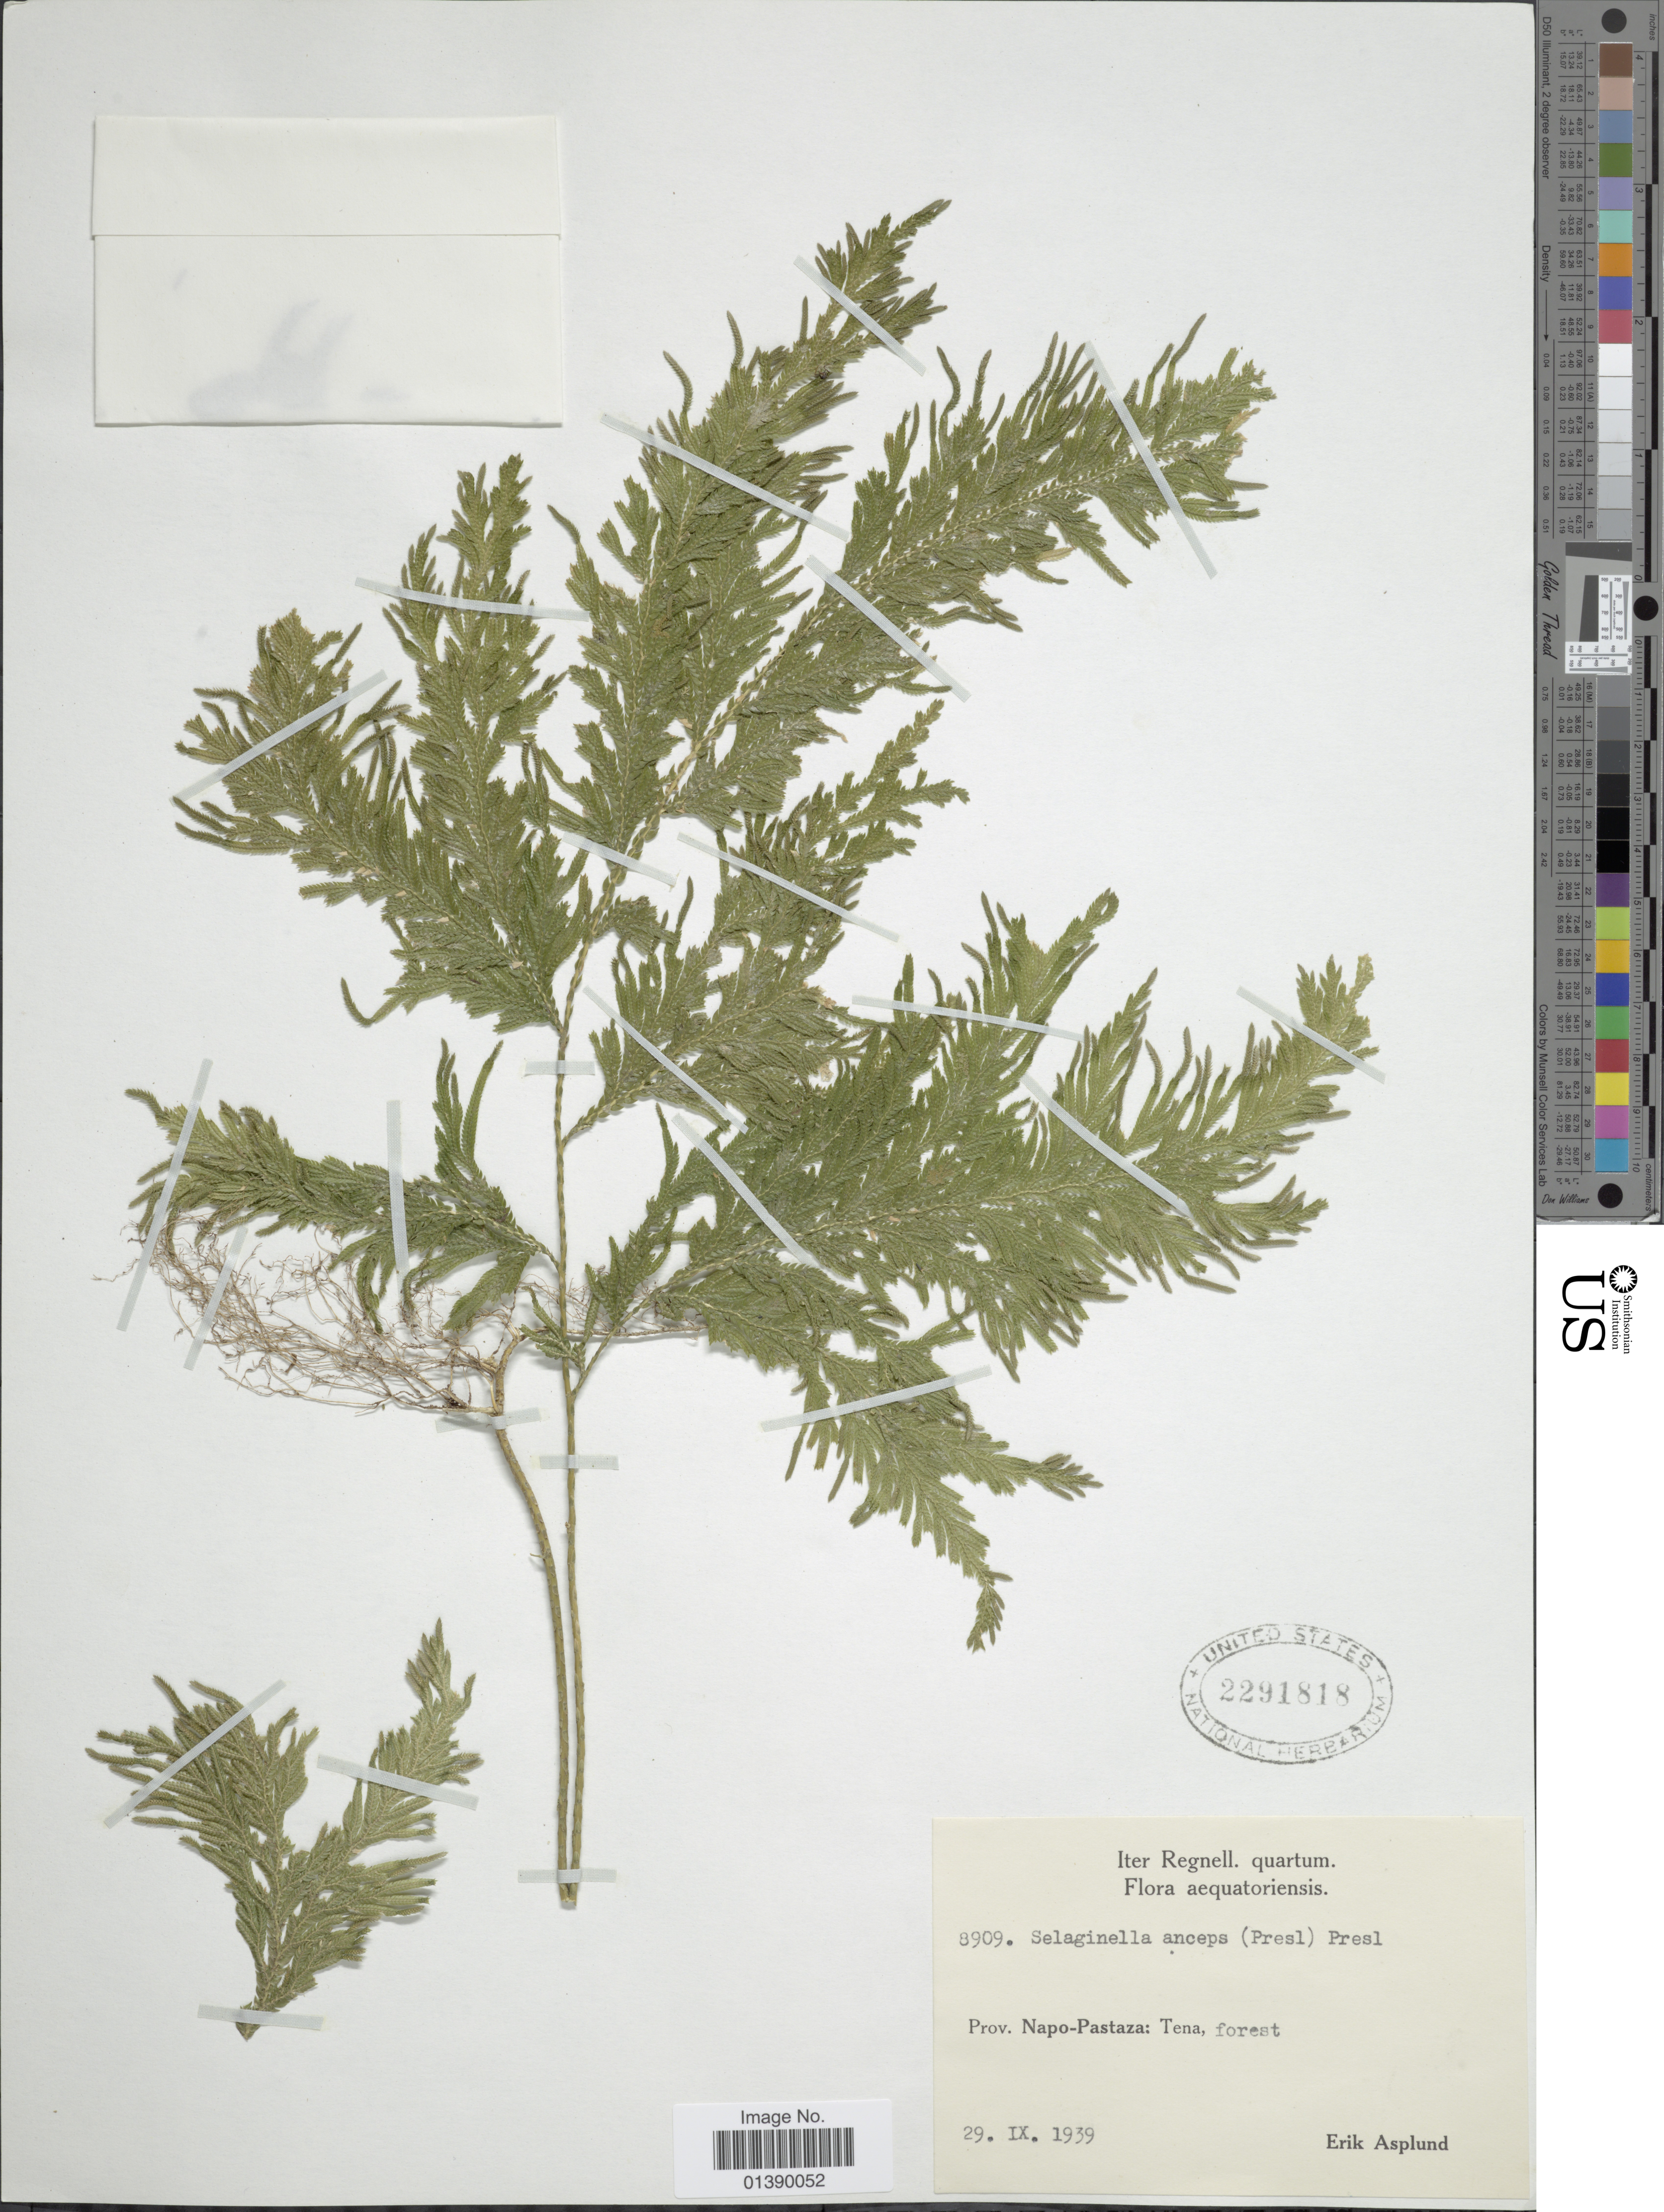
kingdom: Plantae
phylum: Tracheophyta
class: Lycopodiopsida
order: Selaginellales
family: Selaginellaceae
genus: Selaginella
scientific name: Selaginella anceps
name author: (C. Presl)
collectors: E. Asplund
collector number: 8909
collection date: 1939-09-29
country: Ecuador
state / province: Napo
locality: Aequatoriensis, prov. Napo-Pastaza: Tena, forest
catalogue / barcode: US 2291818